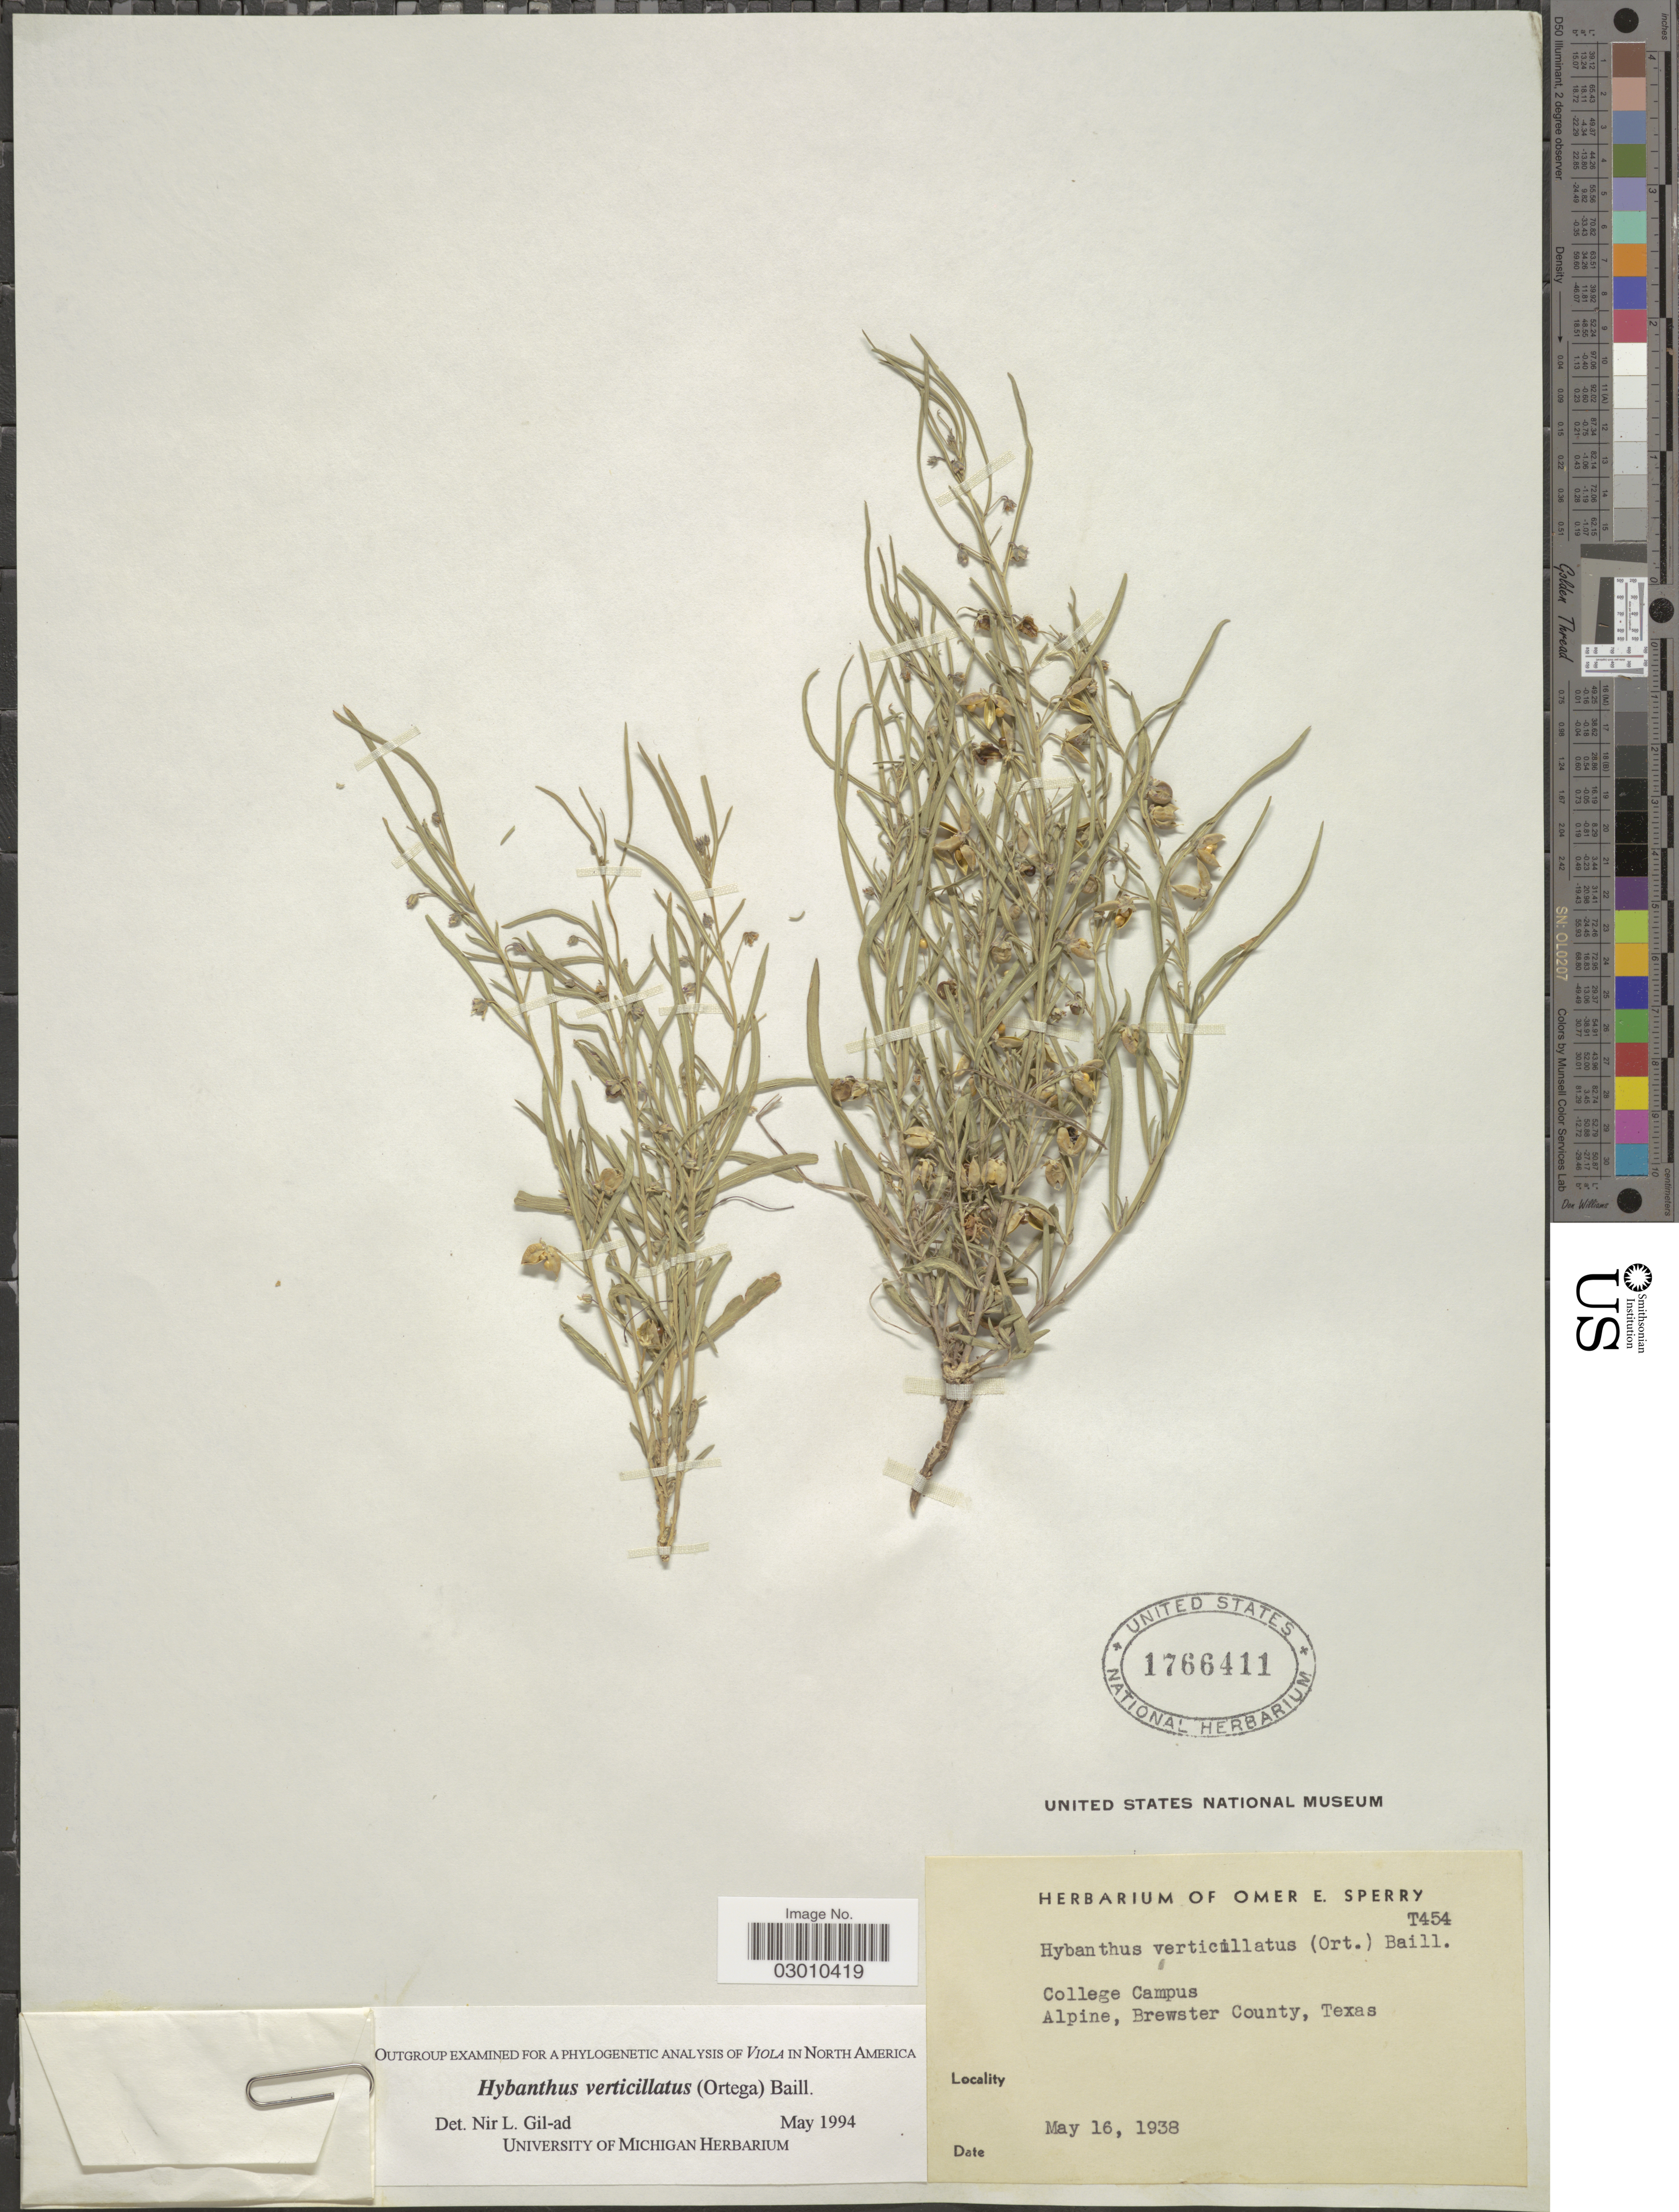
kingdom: Plantae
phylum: Tracheophyta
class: Magnoliopsida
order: Malpighiales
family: Violaceae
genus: Pombalia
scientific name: Pombalia verticillata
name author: (Ortega) Paula-Souza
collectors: ex. herb. Omer E. Sperry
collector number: T454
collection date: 1938-05-16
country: United States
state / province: Texas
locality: College Campus. Alpine, Brewster County.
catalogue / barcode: US 1766411